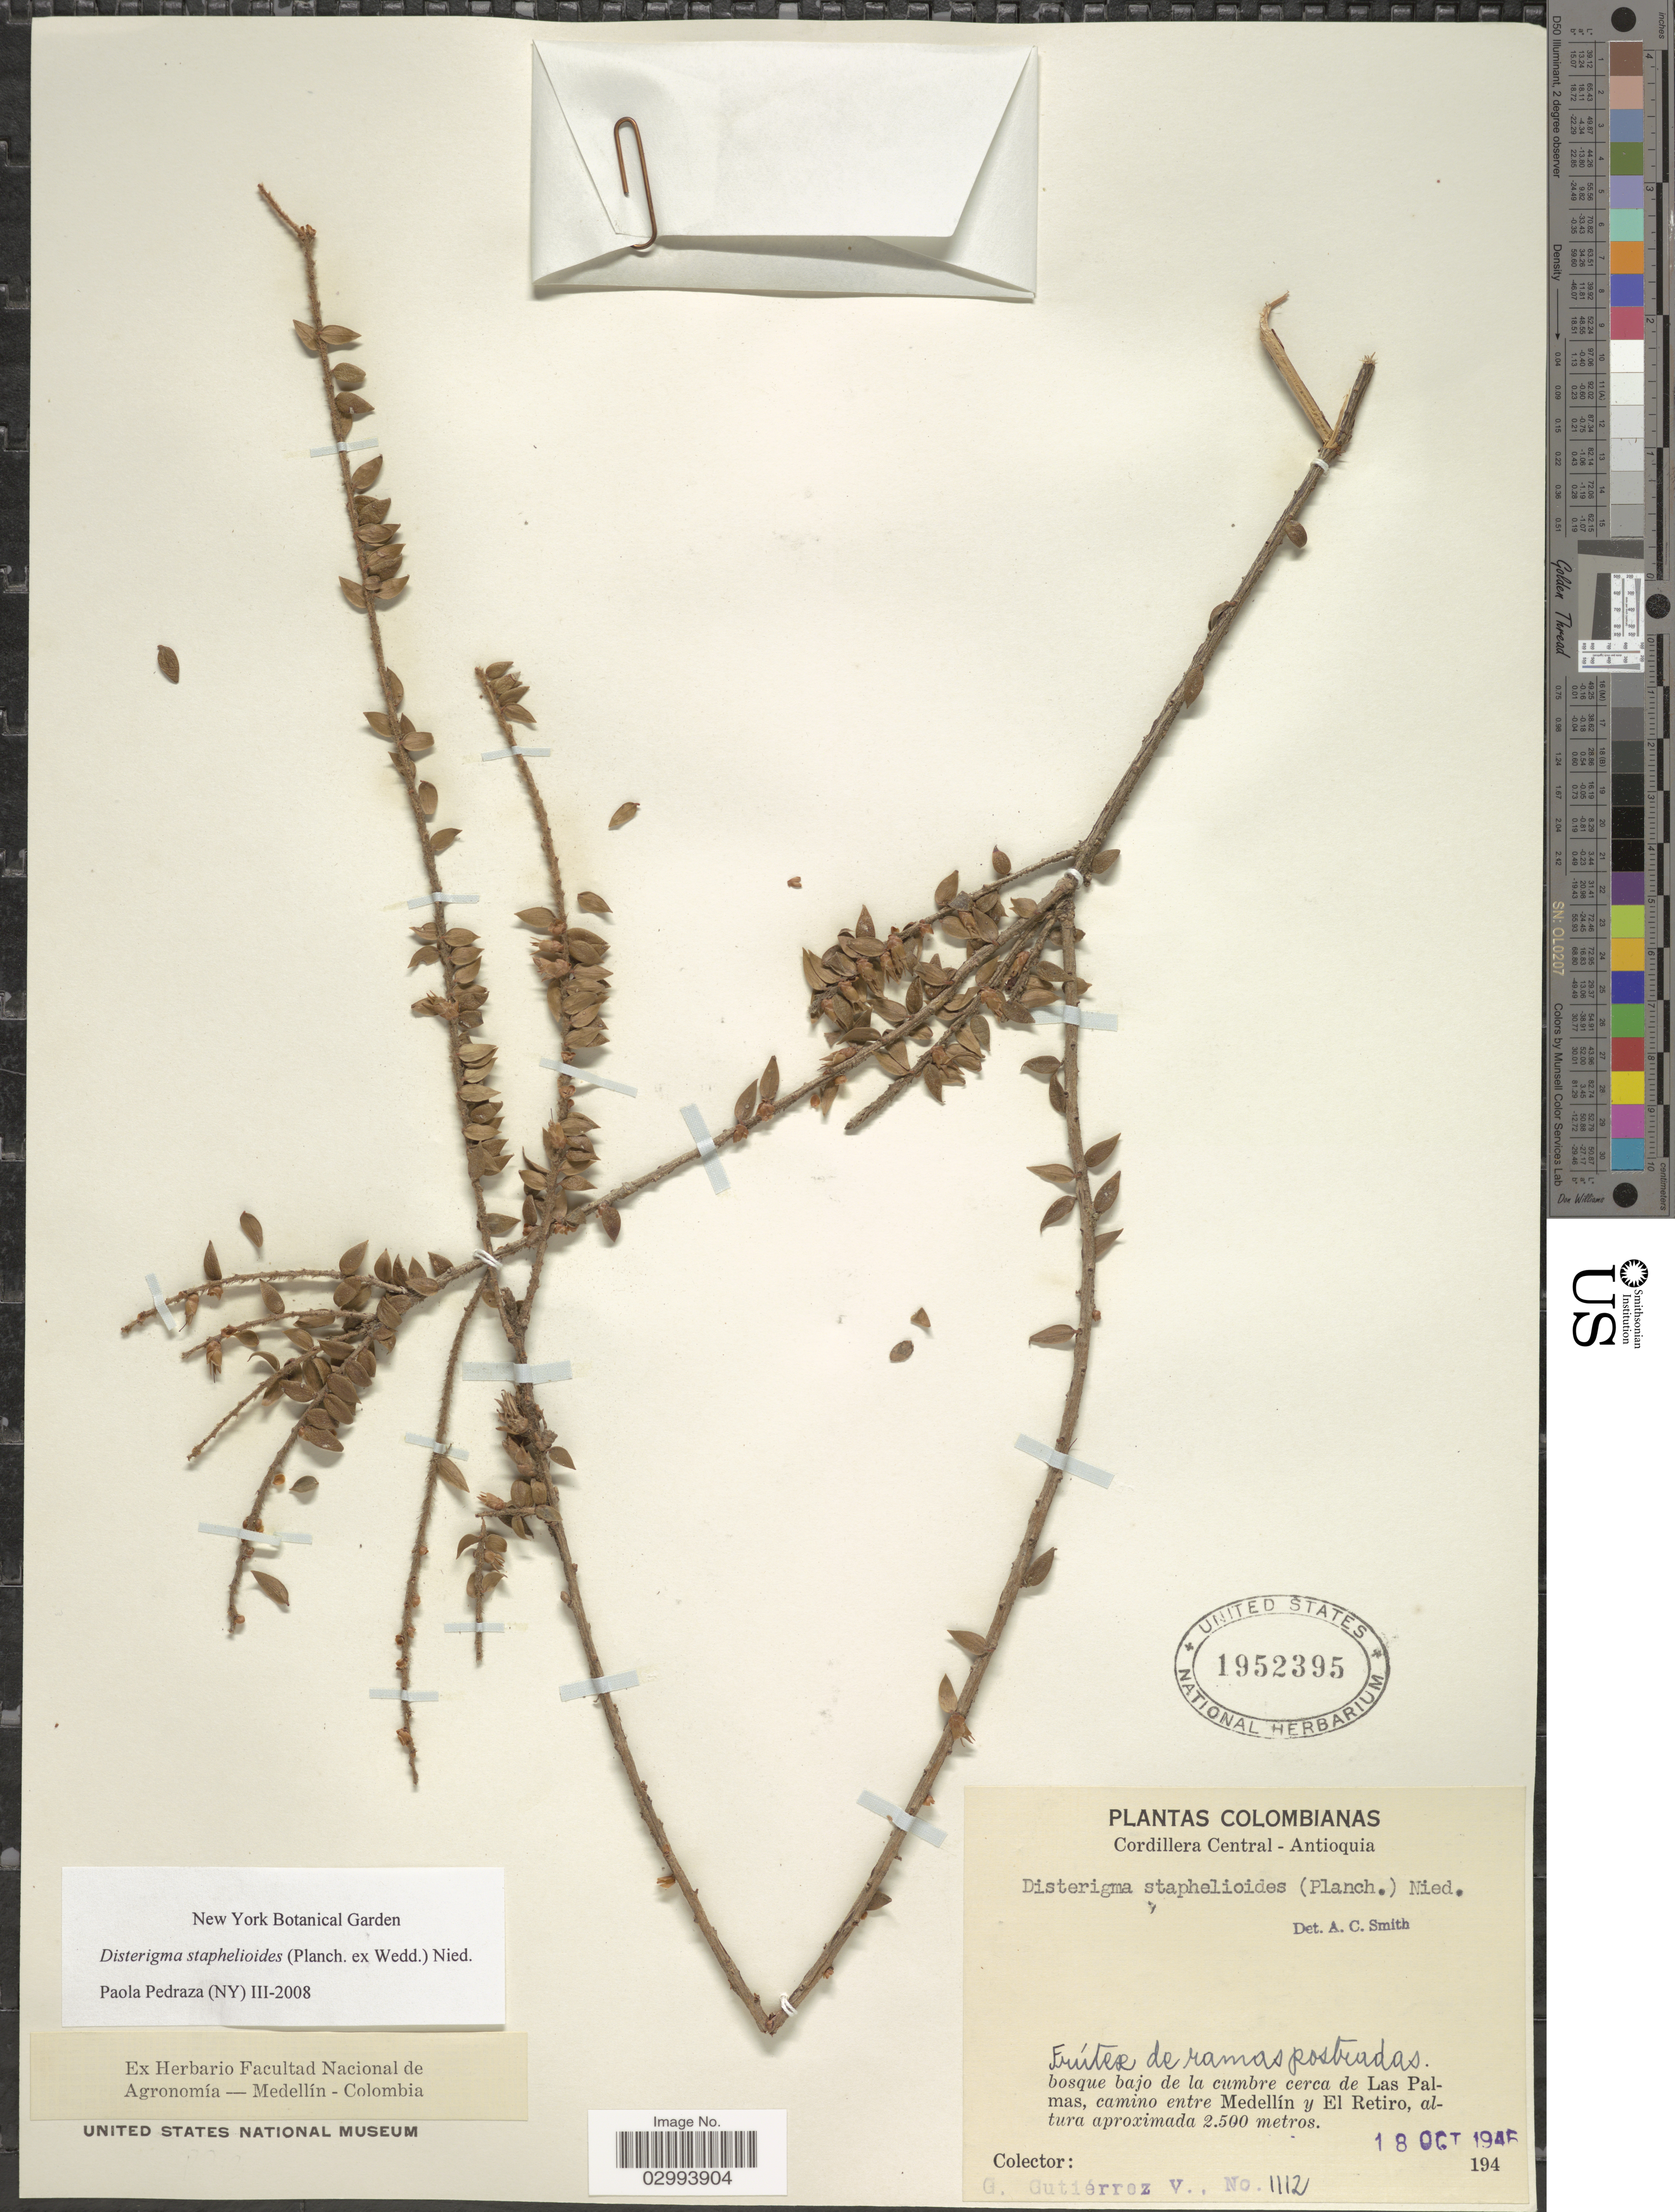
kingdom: Plantae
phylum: Tracheophyta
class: Magnoliopsida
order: Ericales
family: Ericaceae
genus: Disterigma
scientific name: Disterigma staphelioides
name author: (Planch. ex Wedd.) Nied.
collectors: G. Gutiérrez V.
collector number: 1112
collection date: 1946-10-18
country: Colombia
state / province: Antioquia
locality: Cordillera Central - Antioquia. Bosque bajo de la cumbre cerca de Las Palmas, camino entre Medellín y El Retiro.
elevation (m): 2500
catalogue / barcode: US 1952395